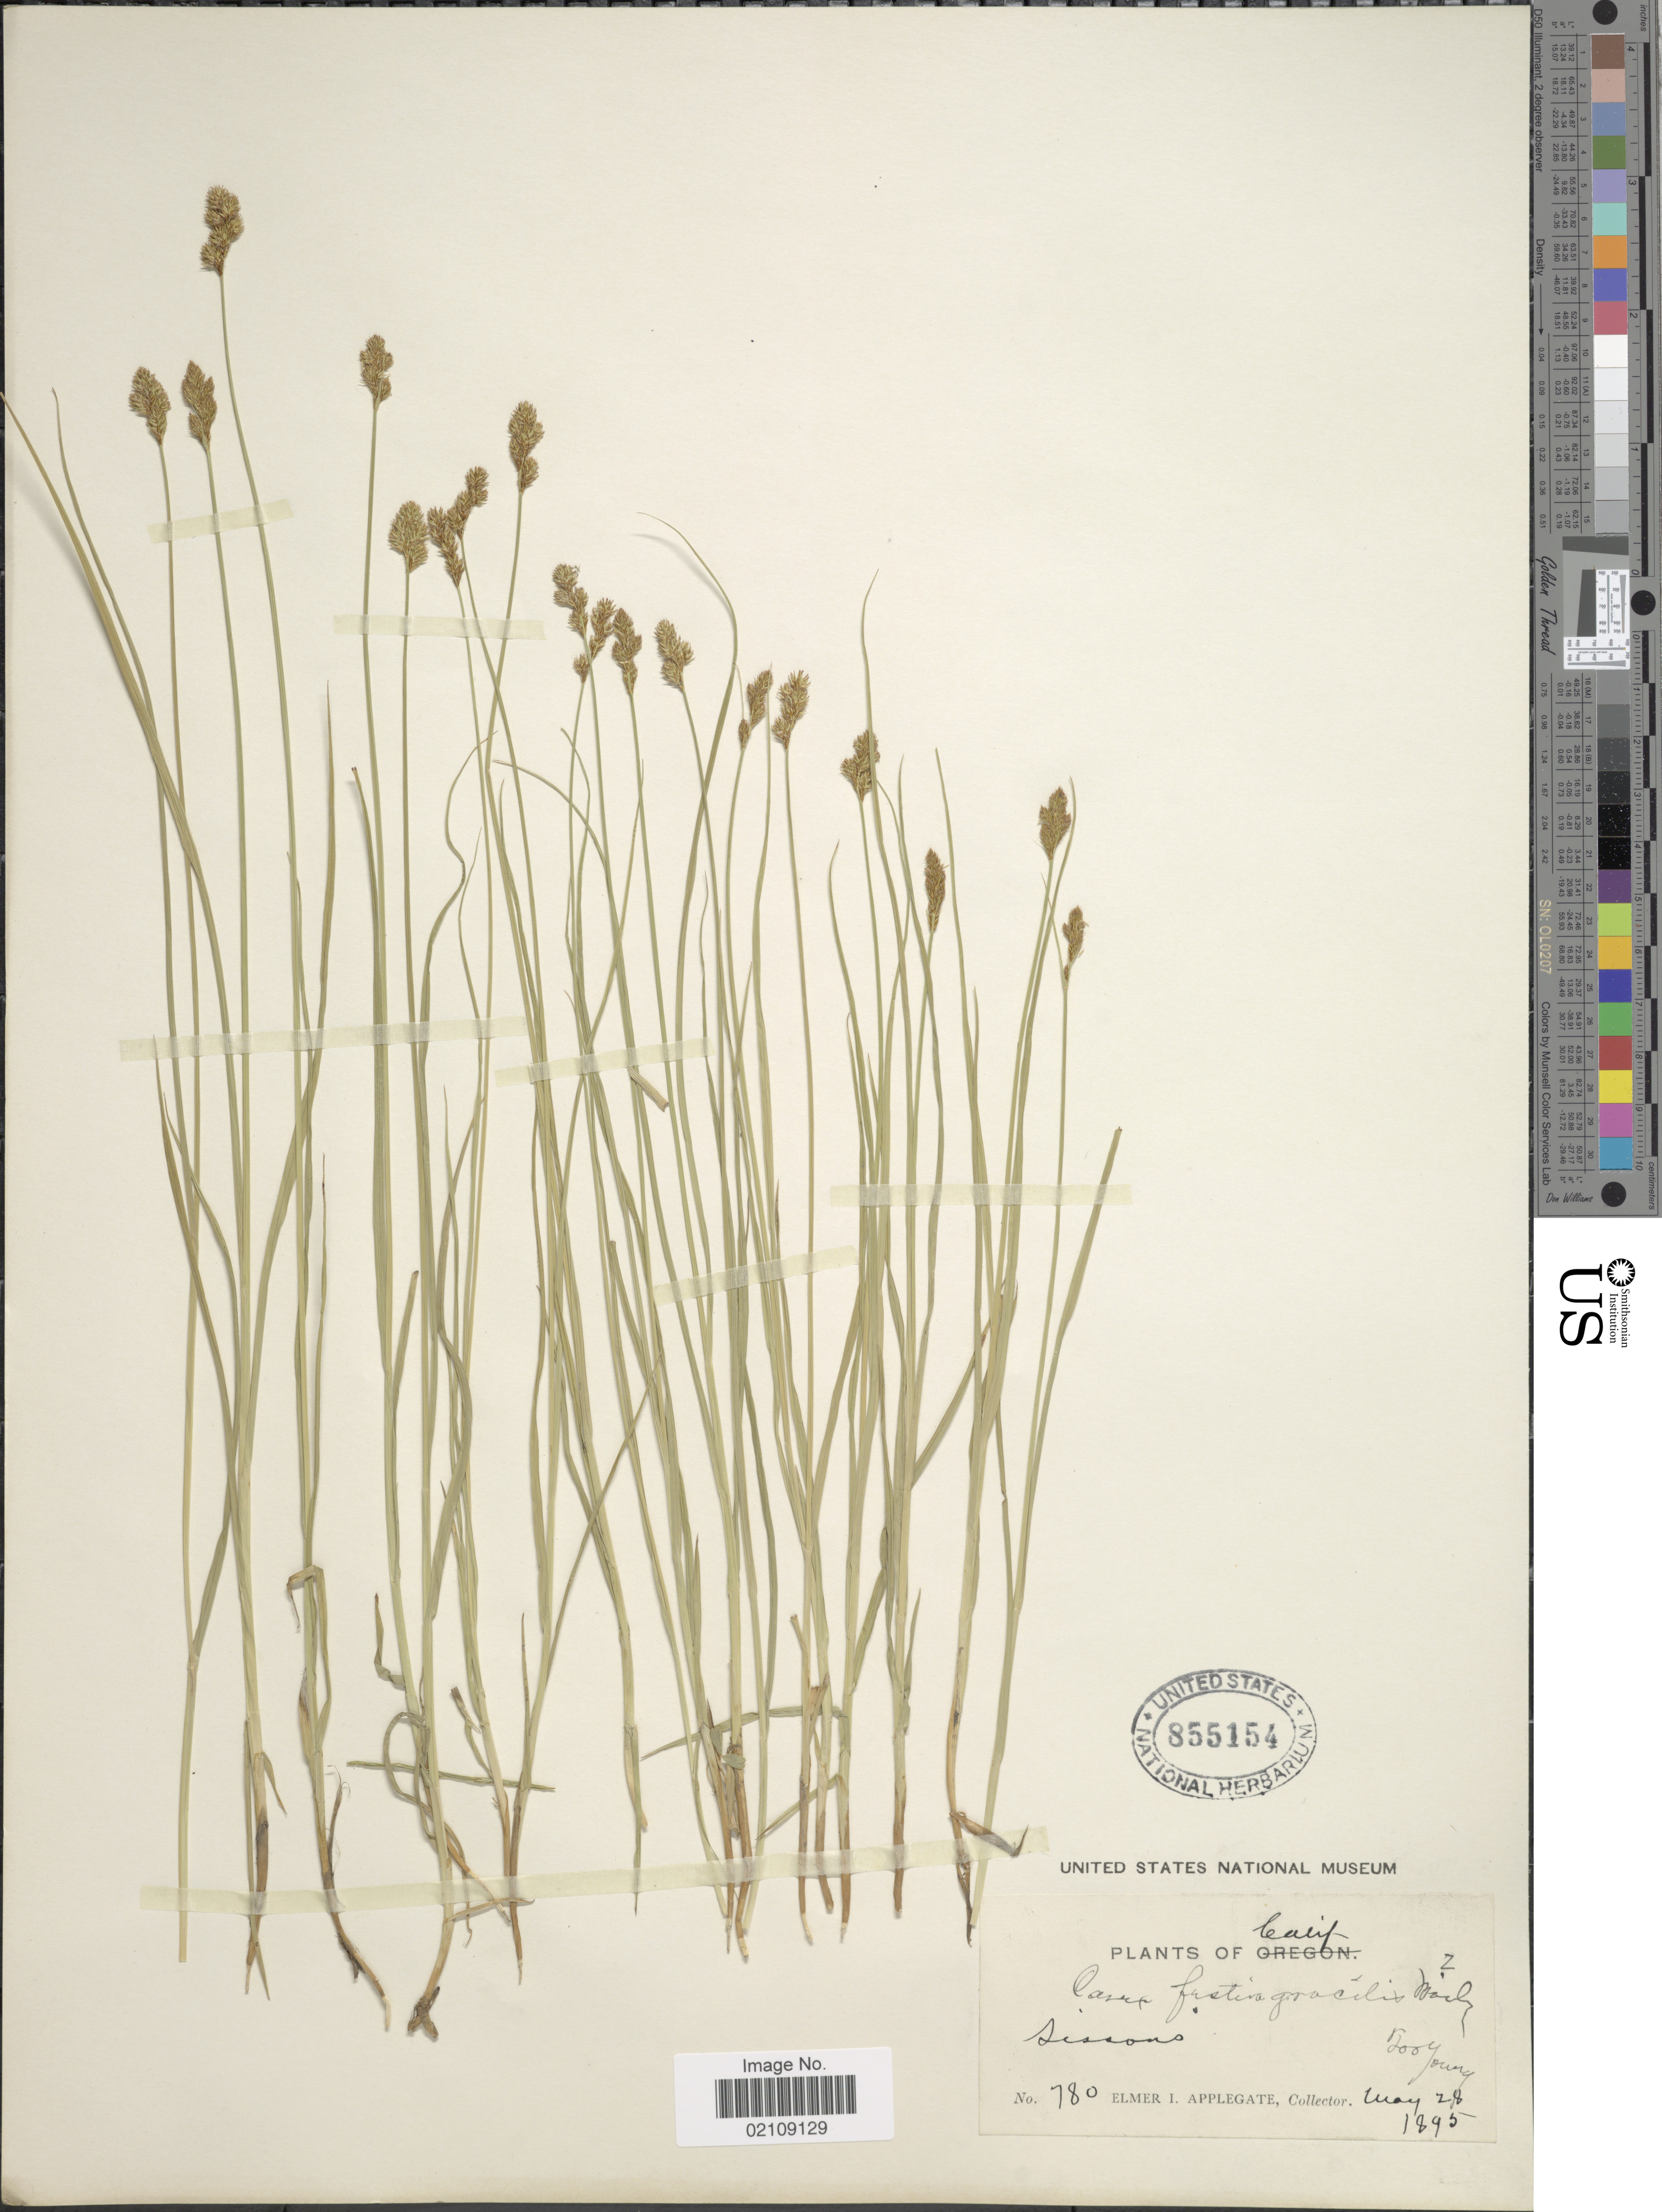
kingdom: Plantae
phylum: Tracheophyta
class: Liliopsida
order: Poales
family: Cyperaceae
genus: Carex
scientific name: Carex subfusca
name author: W. Boott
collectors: E. I. Applegate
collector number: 780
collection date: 1895-05-28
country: United States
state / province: California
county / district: Siskiyou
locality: Sissons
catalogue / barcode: US 855154